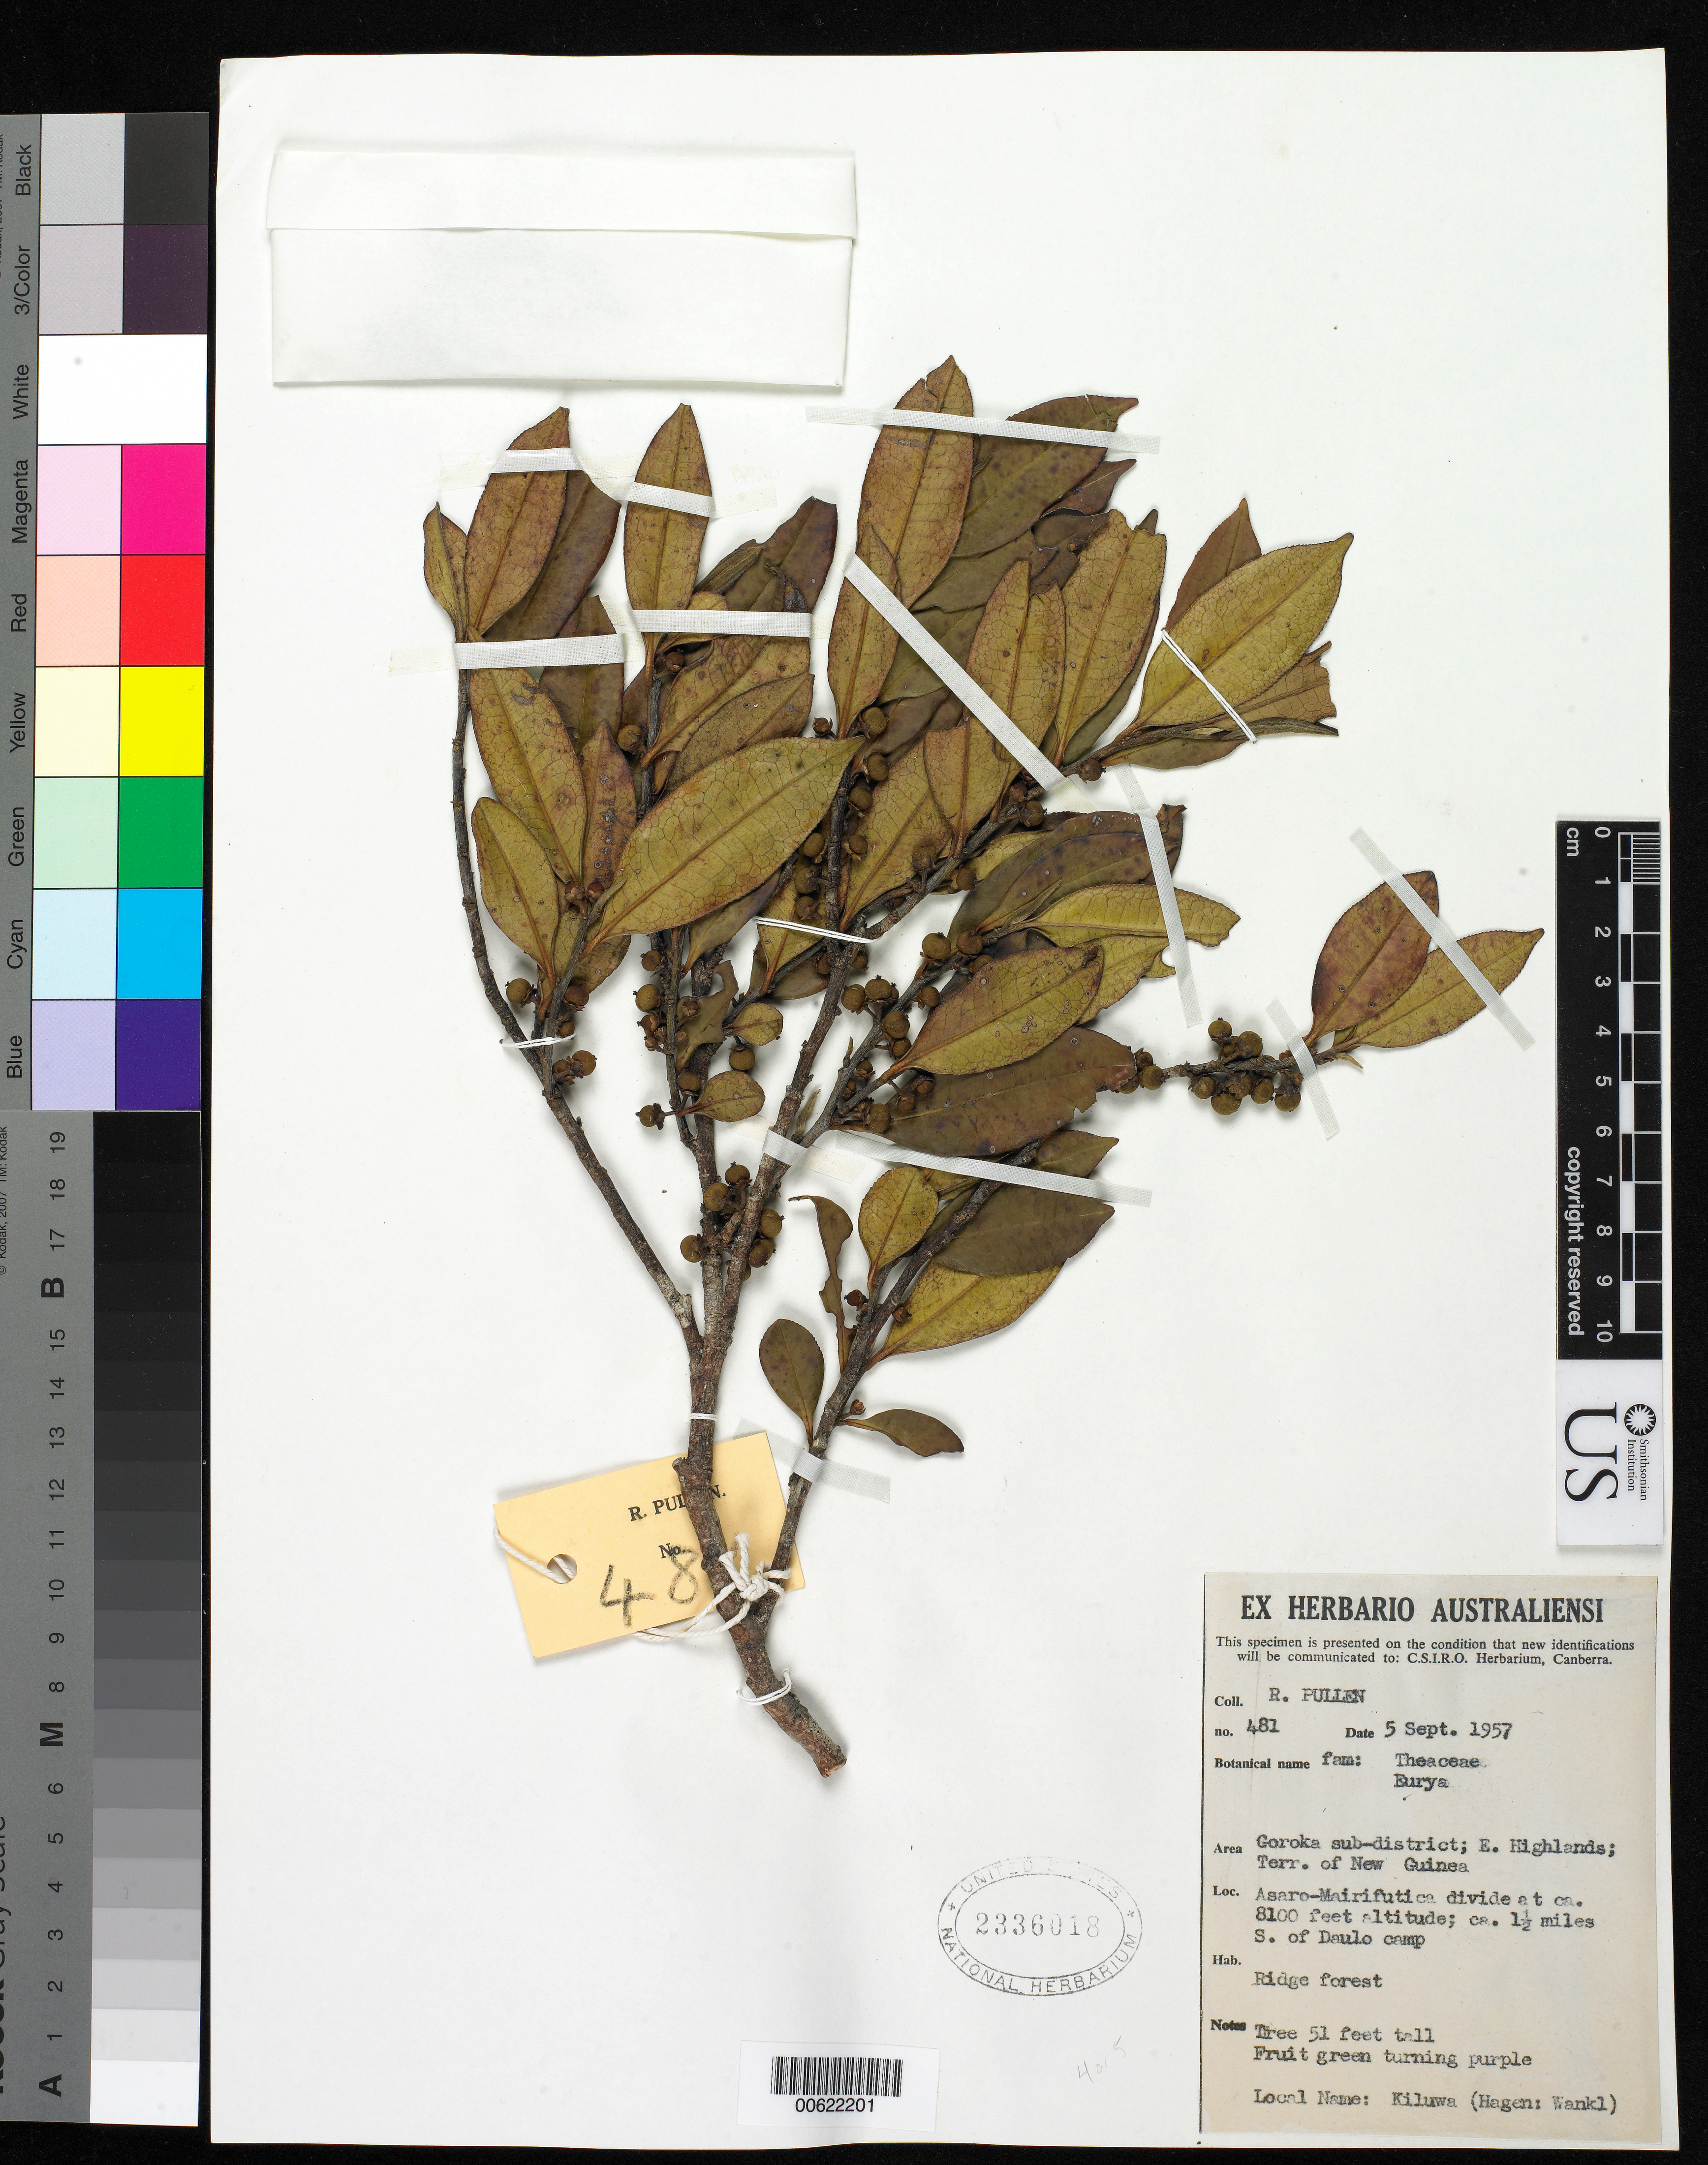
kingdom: Plantae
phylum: Tracheophyta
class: Magnoliopsida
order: Ericales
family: Pentaphylacaceae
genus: Eurya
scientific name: Eurya sp.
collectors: R. Pullen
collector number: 481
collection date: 1957-09-05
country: Papua New Guinea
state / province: Eastern Highlands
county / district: Goroka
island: New Guinea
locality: Asaro-Mairifutica divide ca. 1.5 miles S of Daulo camp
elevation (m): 2469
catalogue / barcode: US 2336018